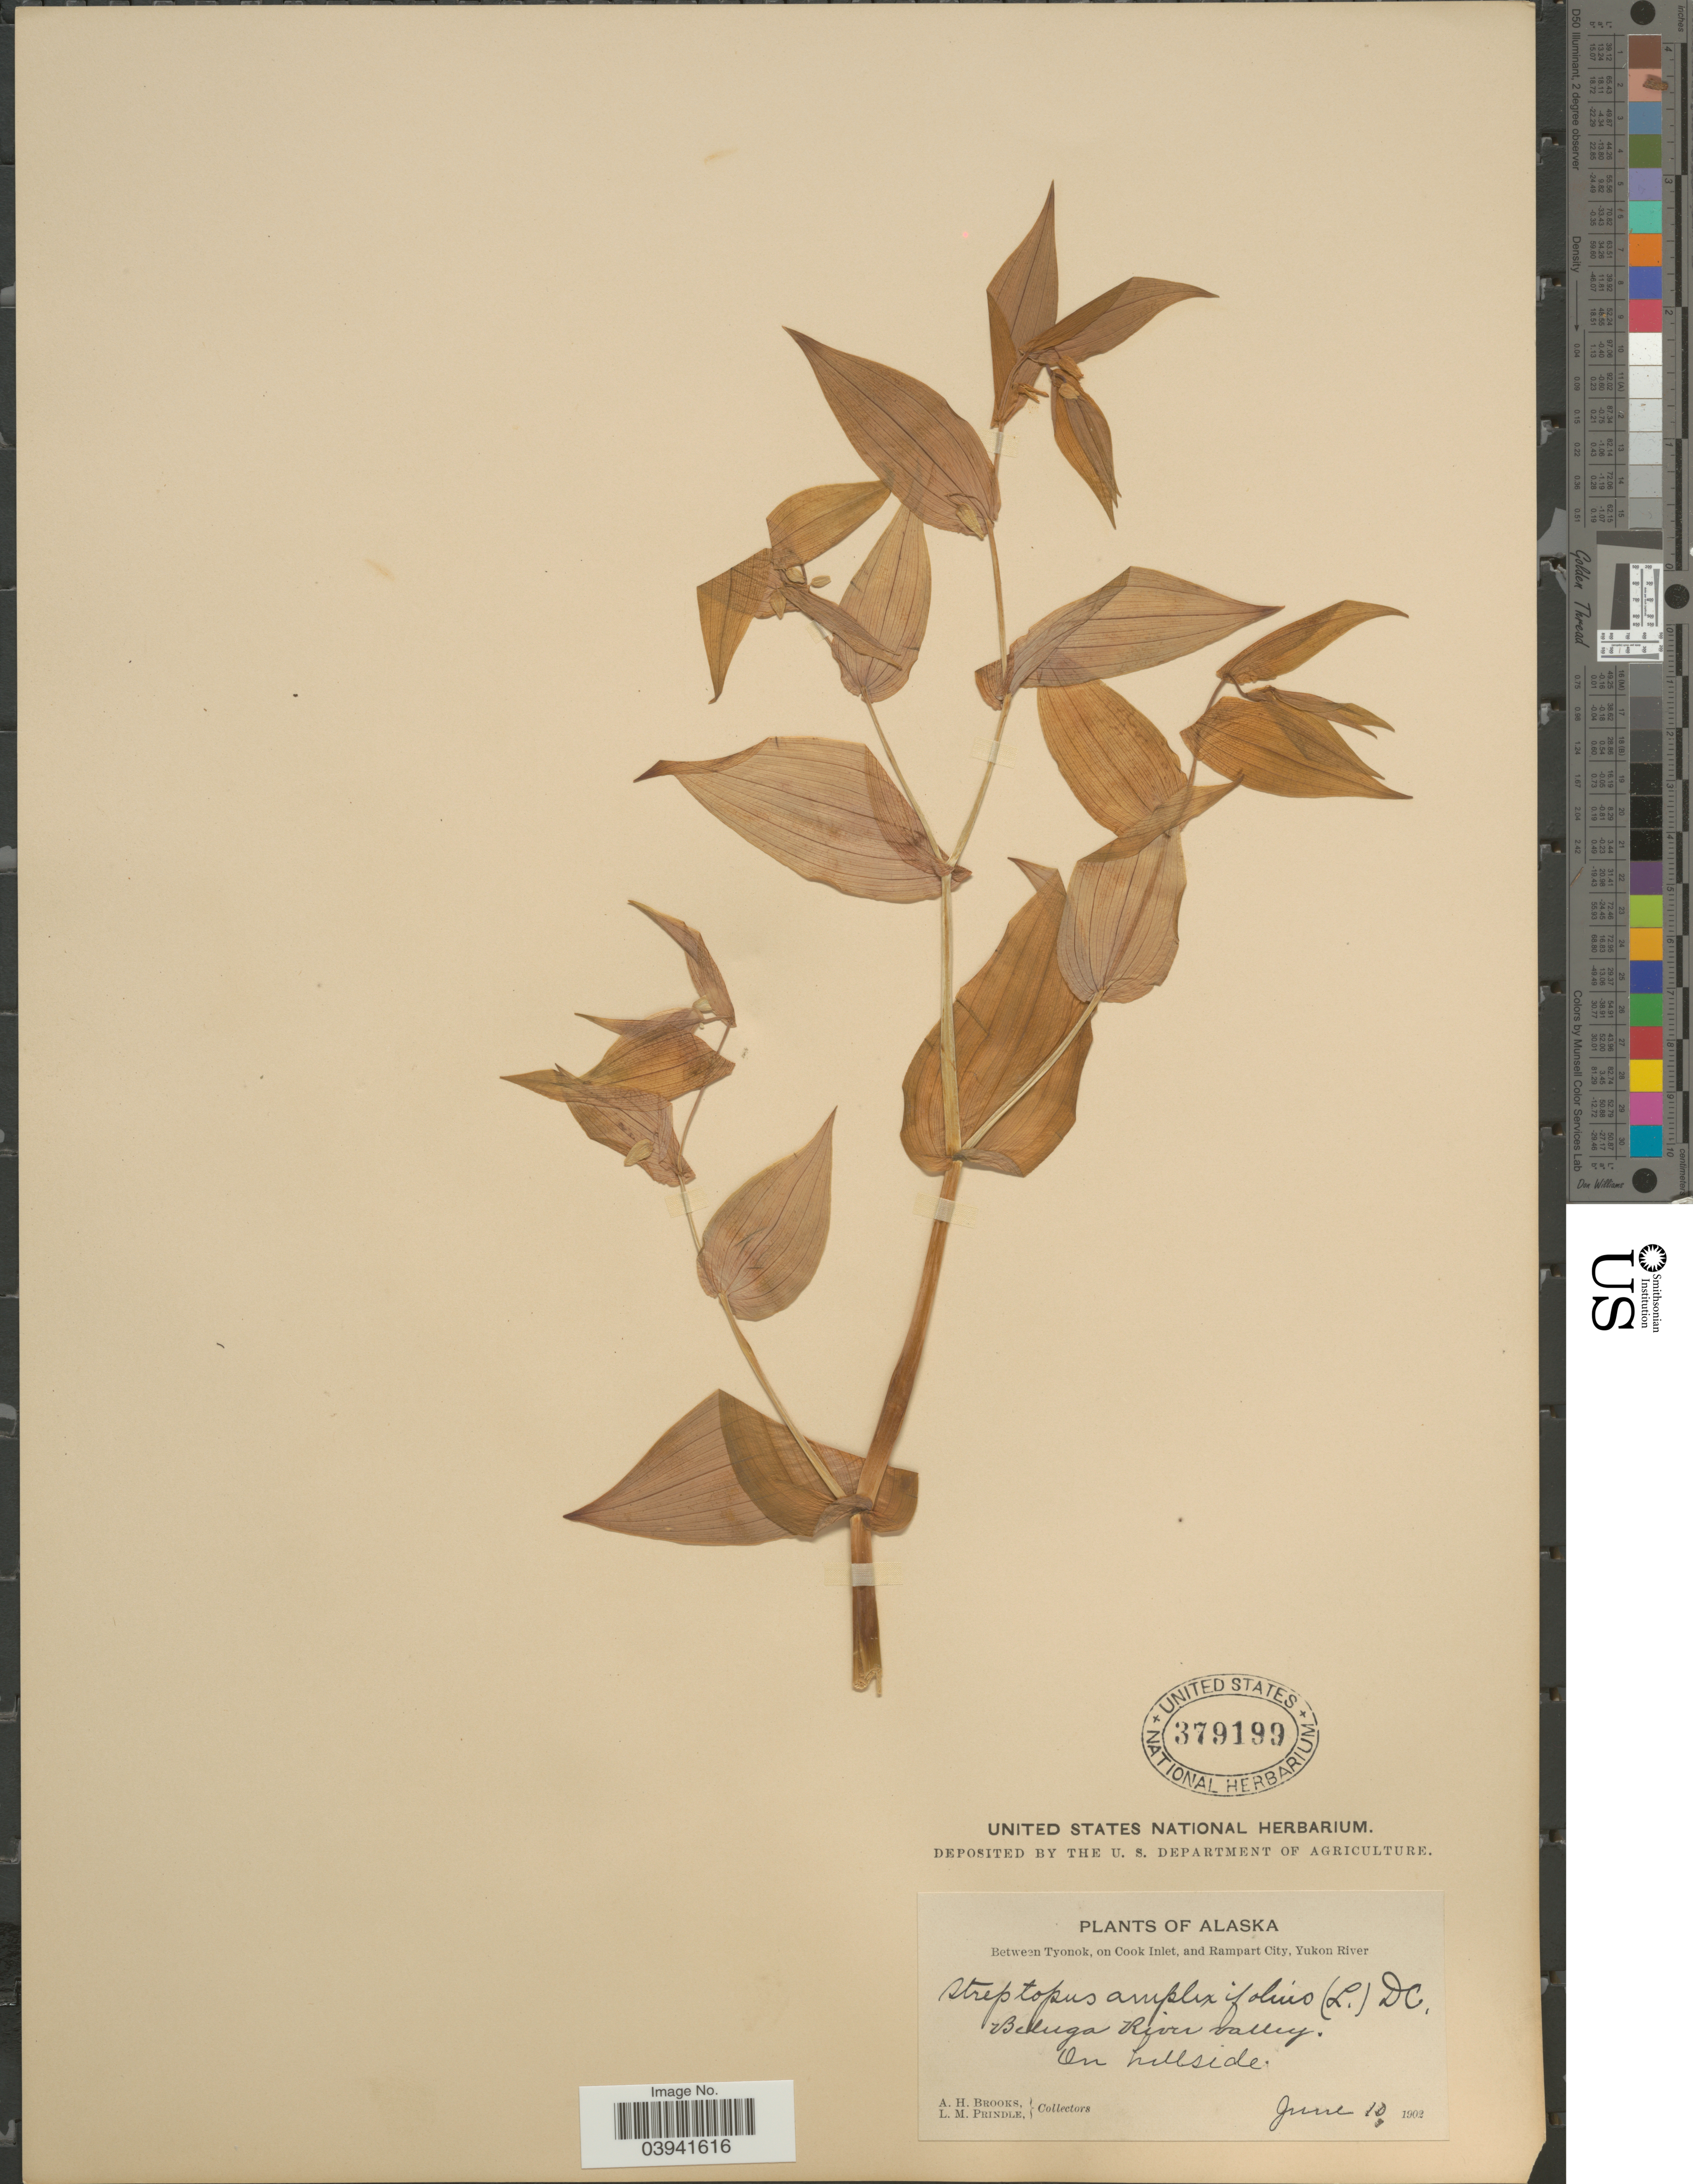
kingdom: Plantae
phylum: Tracheophyta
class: Liliopsida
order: Liliales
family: Liliaceae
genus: Streptopus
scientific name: Streptopus amplexifolius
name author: (L.) DC.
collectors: A. Brooks & L. Prindle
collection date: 1902-06-10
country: United States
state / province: Alaska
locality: Between Tyonok, on Cook Inlet, and Rampart City, Yukon River. Beluga River valley. On hillside.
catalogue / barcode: US 379199